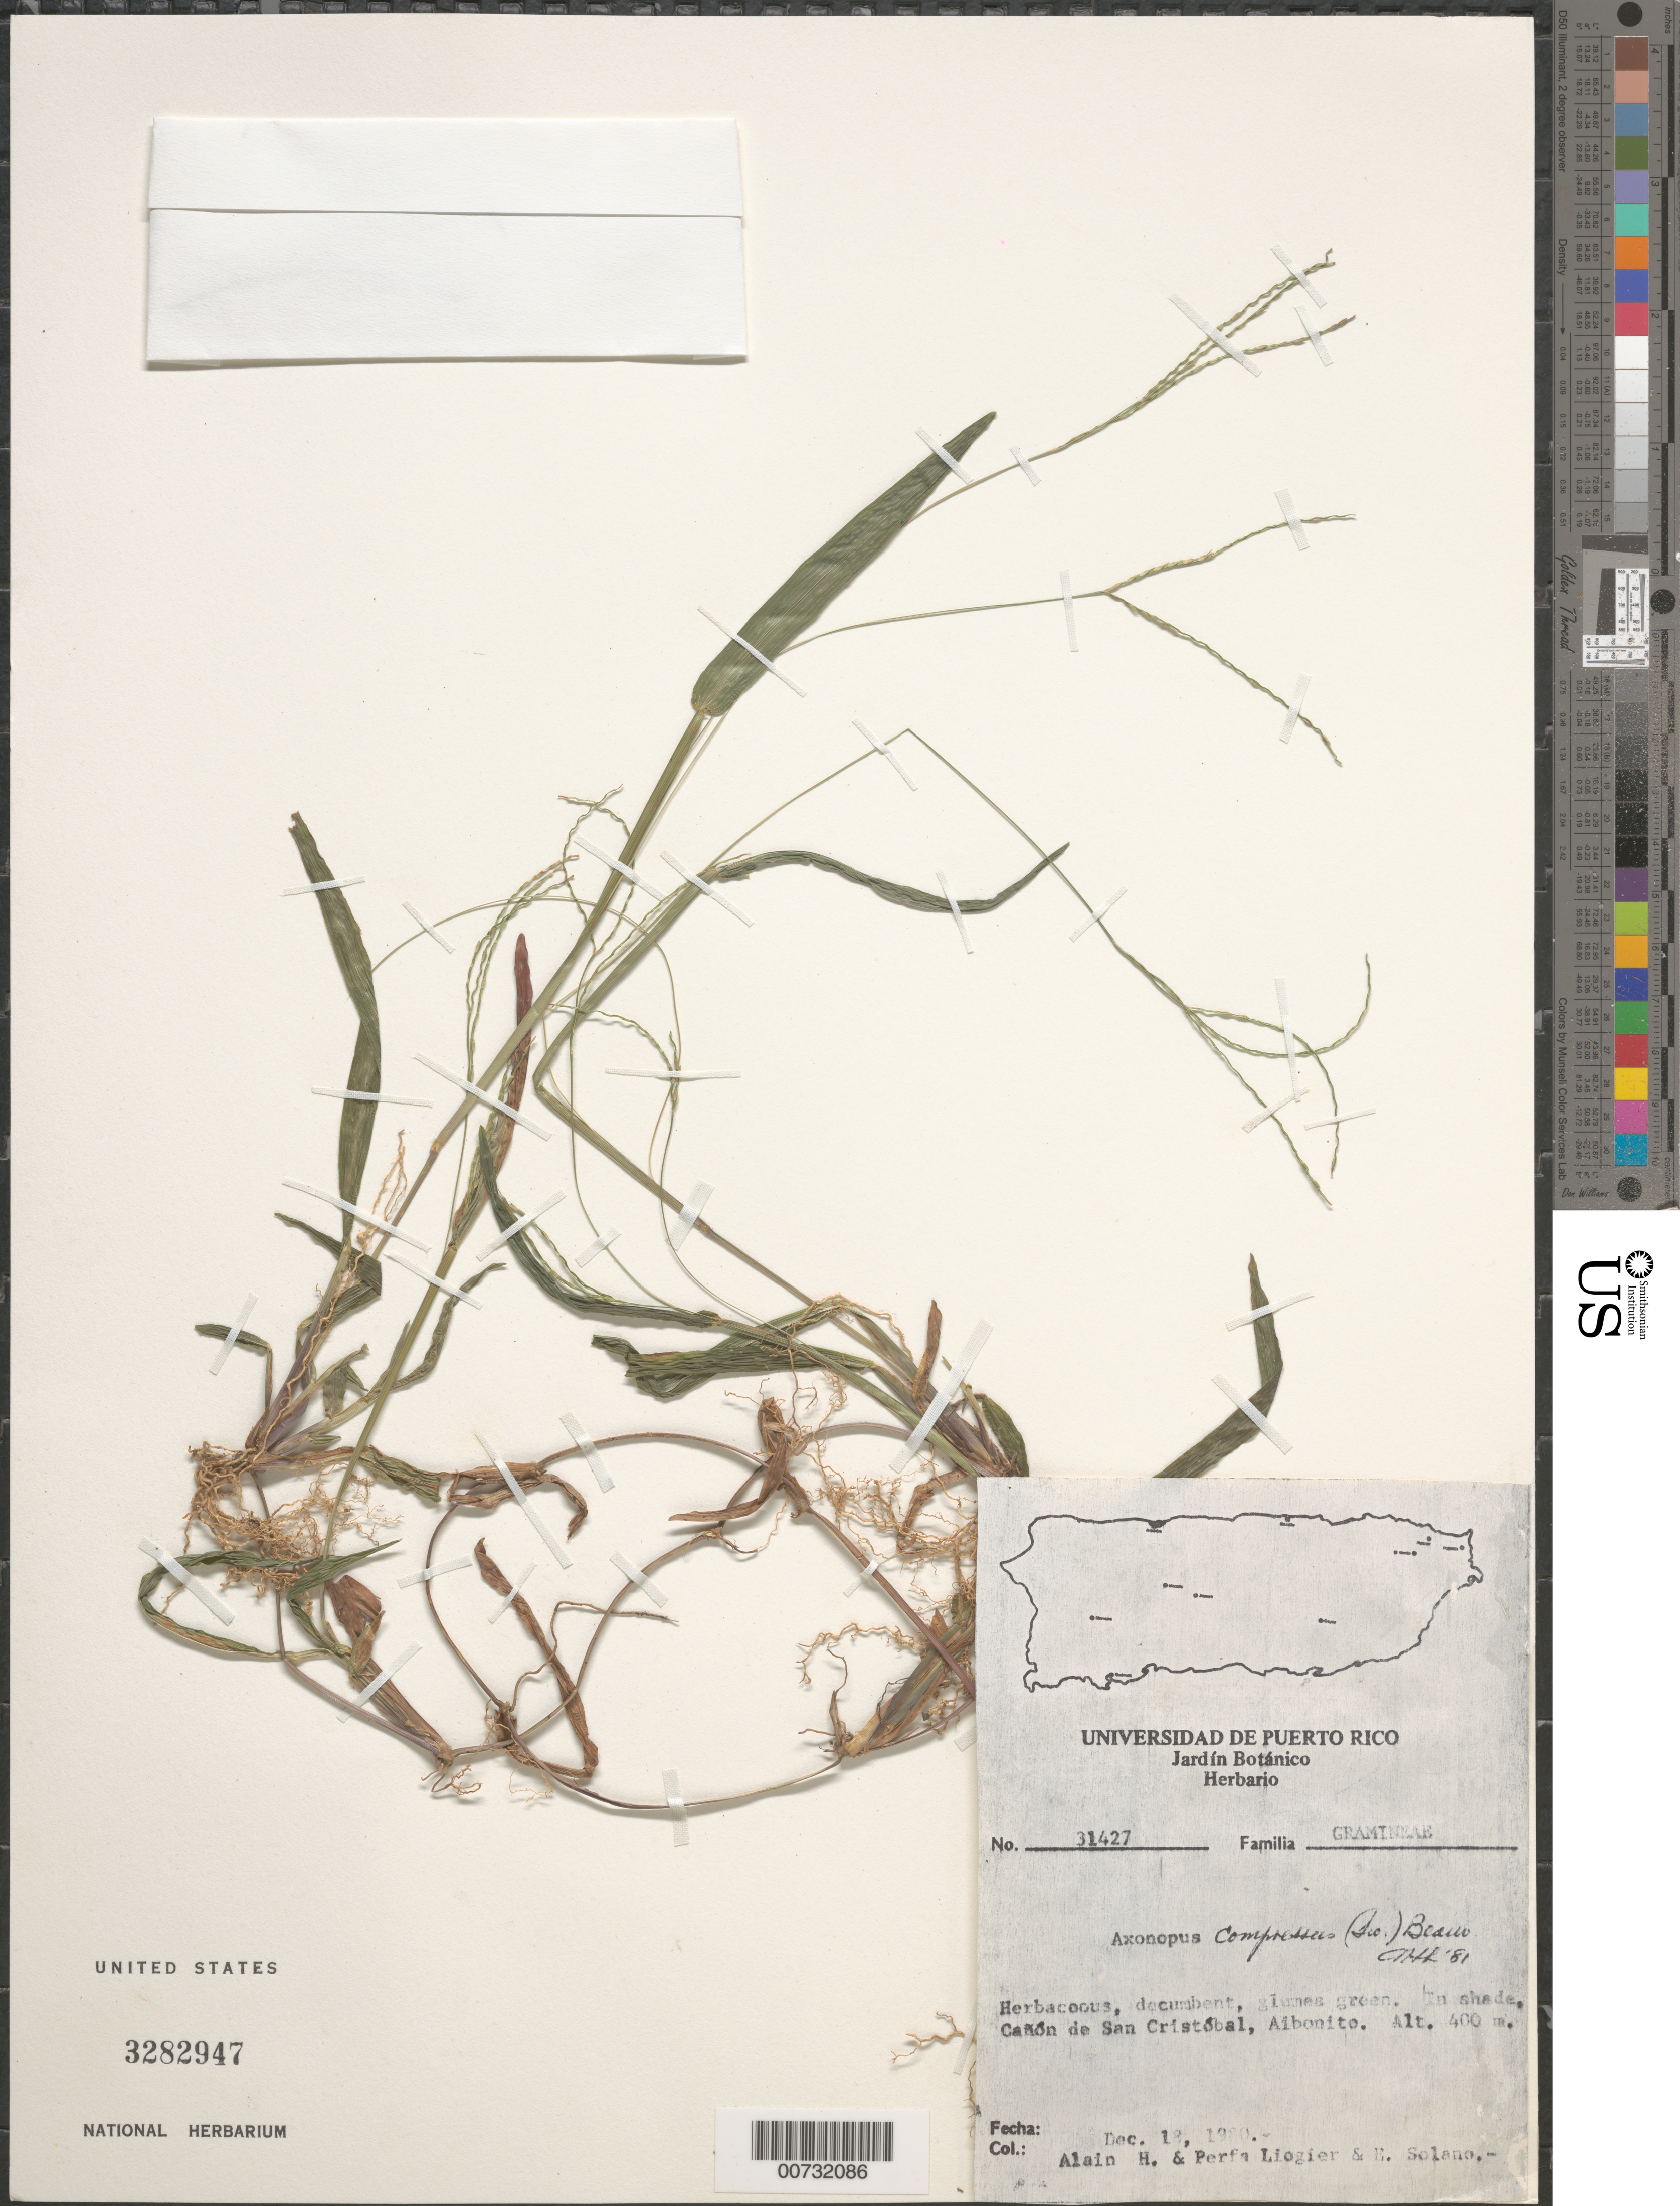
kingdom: Plantae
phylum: Tracheophyta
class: Liliopsida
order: Poales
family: Poaceae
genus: Axonopus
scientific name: Axonopus compressus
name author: (Sw.) P. Beauv.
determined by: Liogier, Alain H.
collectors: A. H. Liogier, M. P. Liogier & E. Solano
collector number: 31427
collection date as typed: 18 Dec 1980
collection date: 1980-12-18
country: Puerto Rico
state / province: Abonito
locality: Cañón de San Cristóbal, Aibonito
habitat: In shade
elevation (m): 400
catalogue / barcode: US 3282947